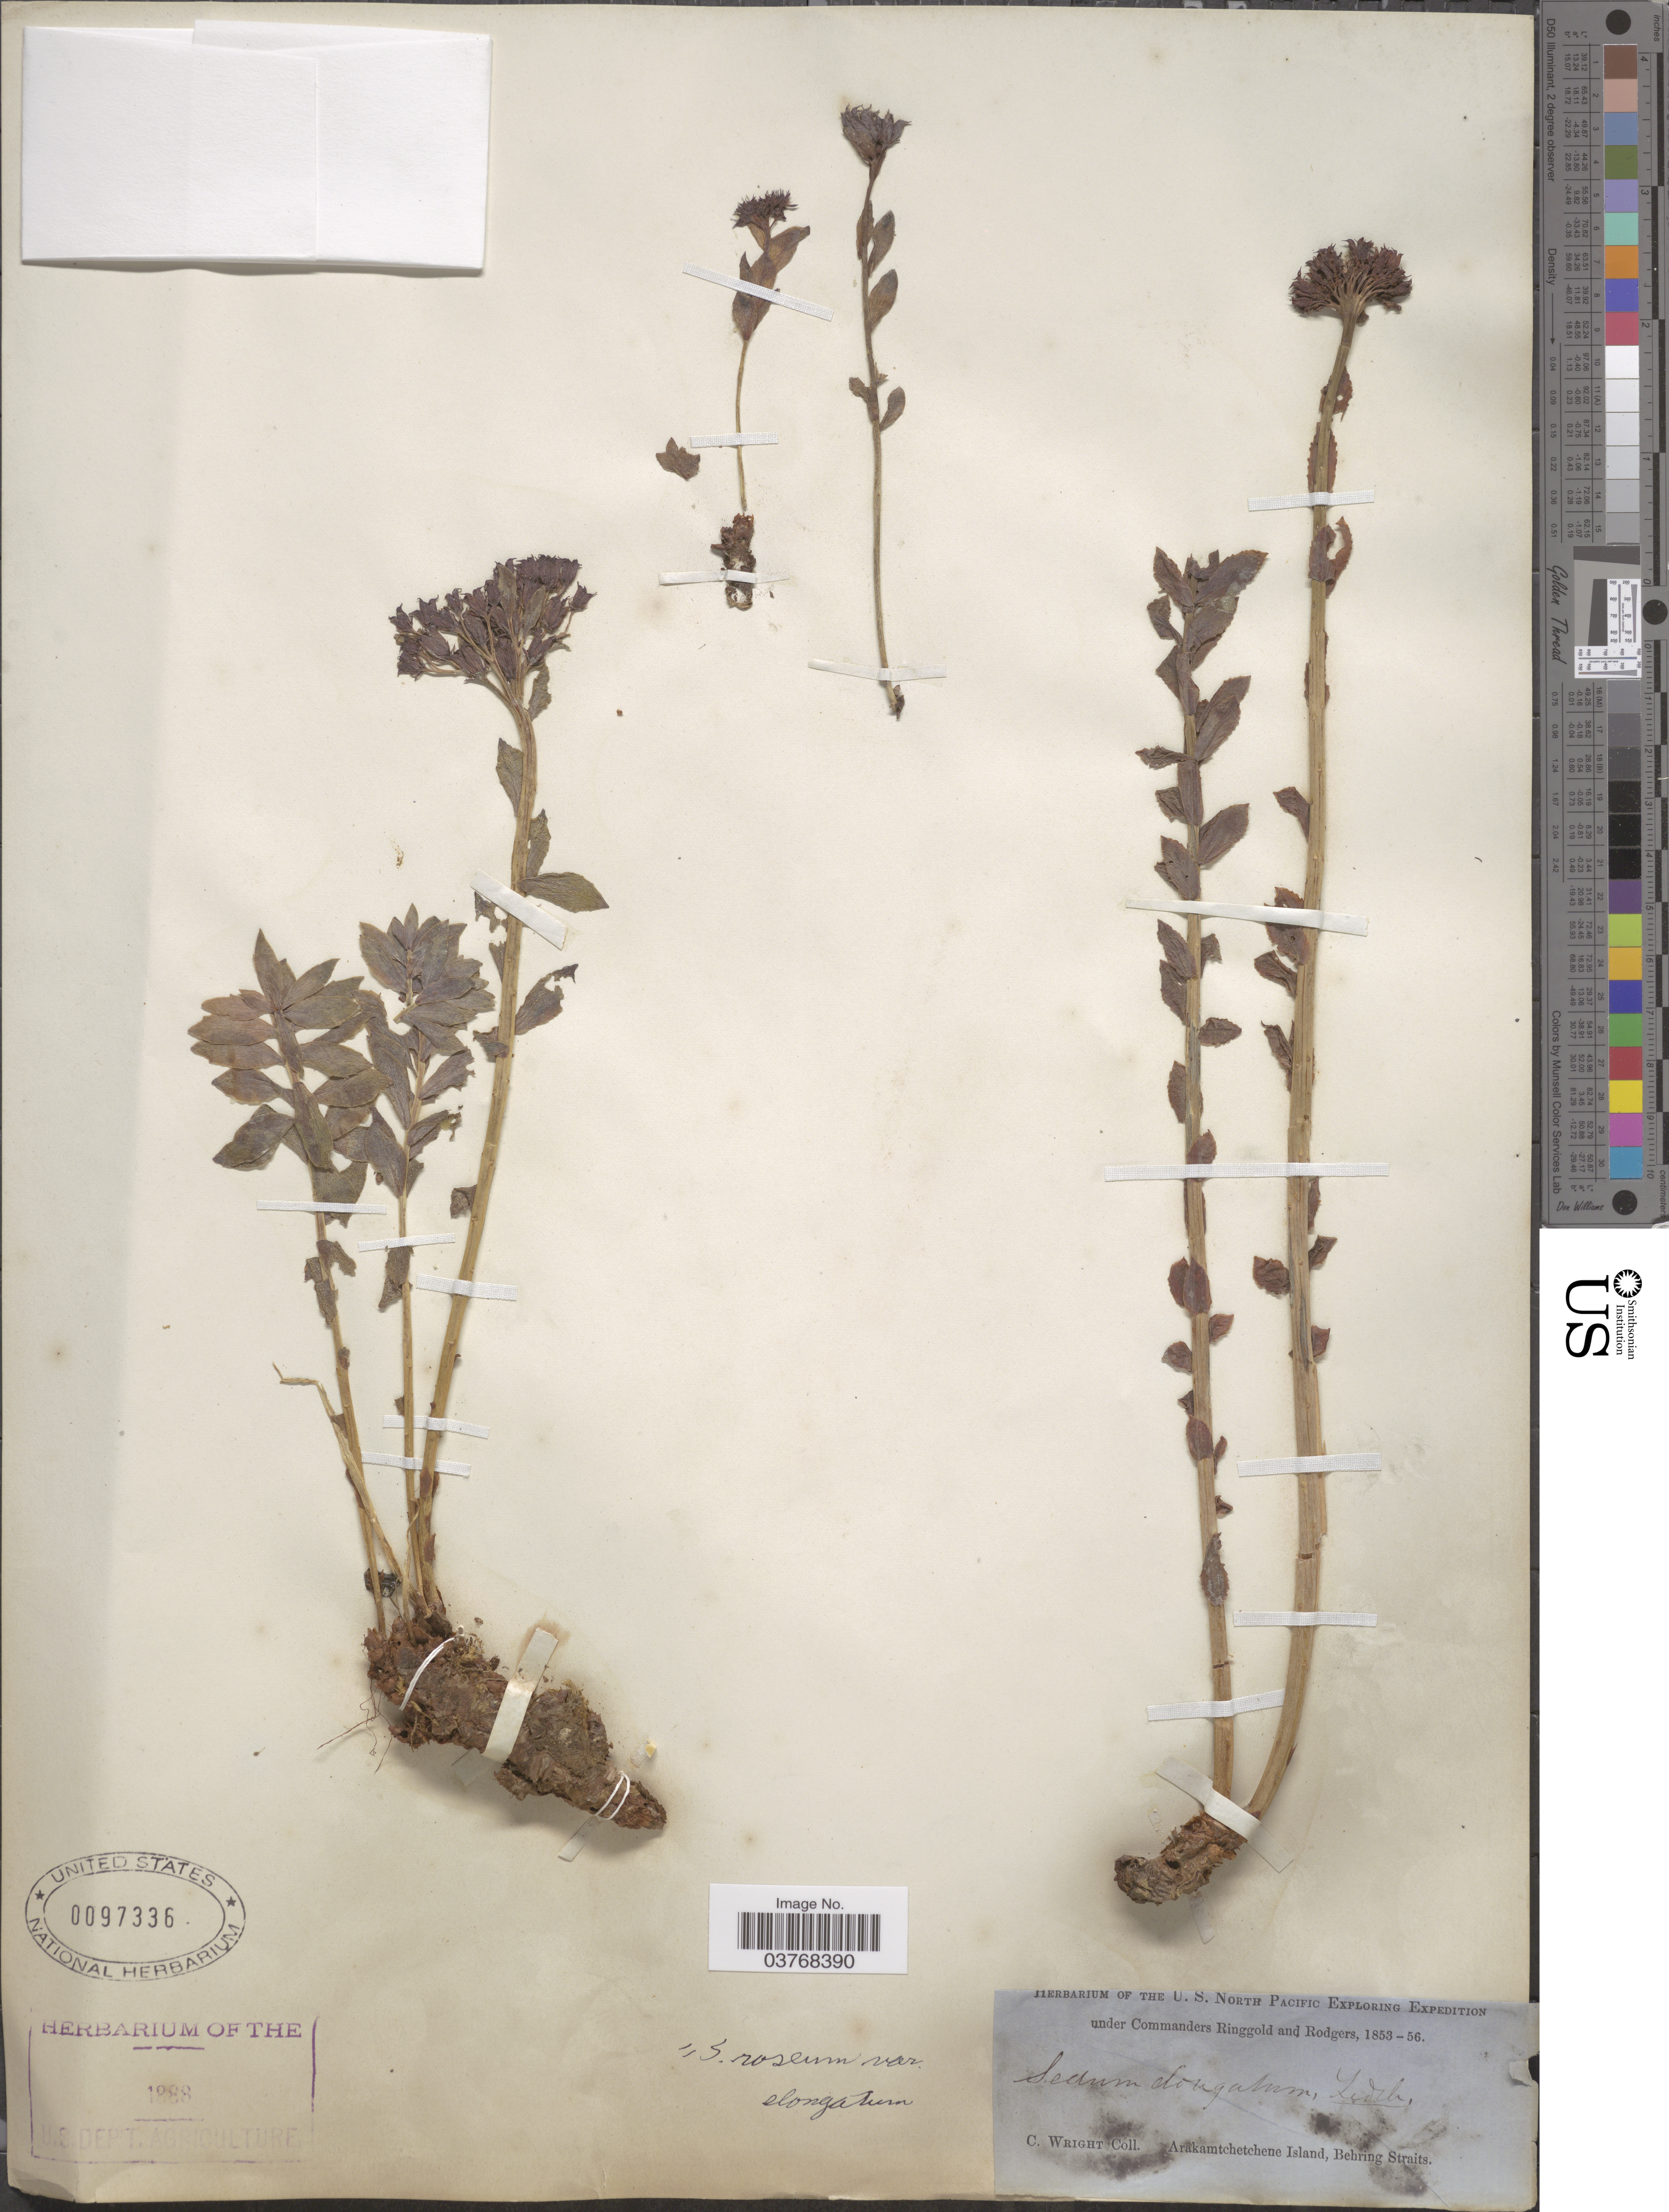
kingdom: Plantae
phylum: Tracheophyta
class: Magnoliopsida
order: Saxifragales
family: Crassulaceae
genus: Rhodiola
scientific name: Rhodiola rosea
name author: L.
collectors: C. Wright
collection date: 1853/1856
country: Russian Federation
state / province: Chukotka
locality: Arakamtchetchene Island, Behring Straits.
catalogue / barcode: US 97336